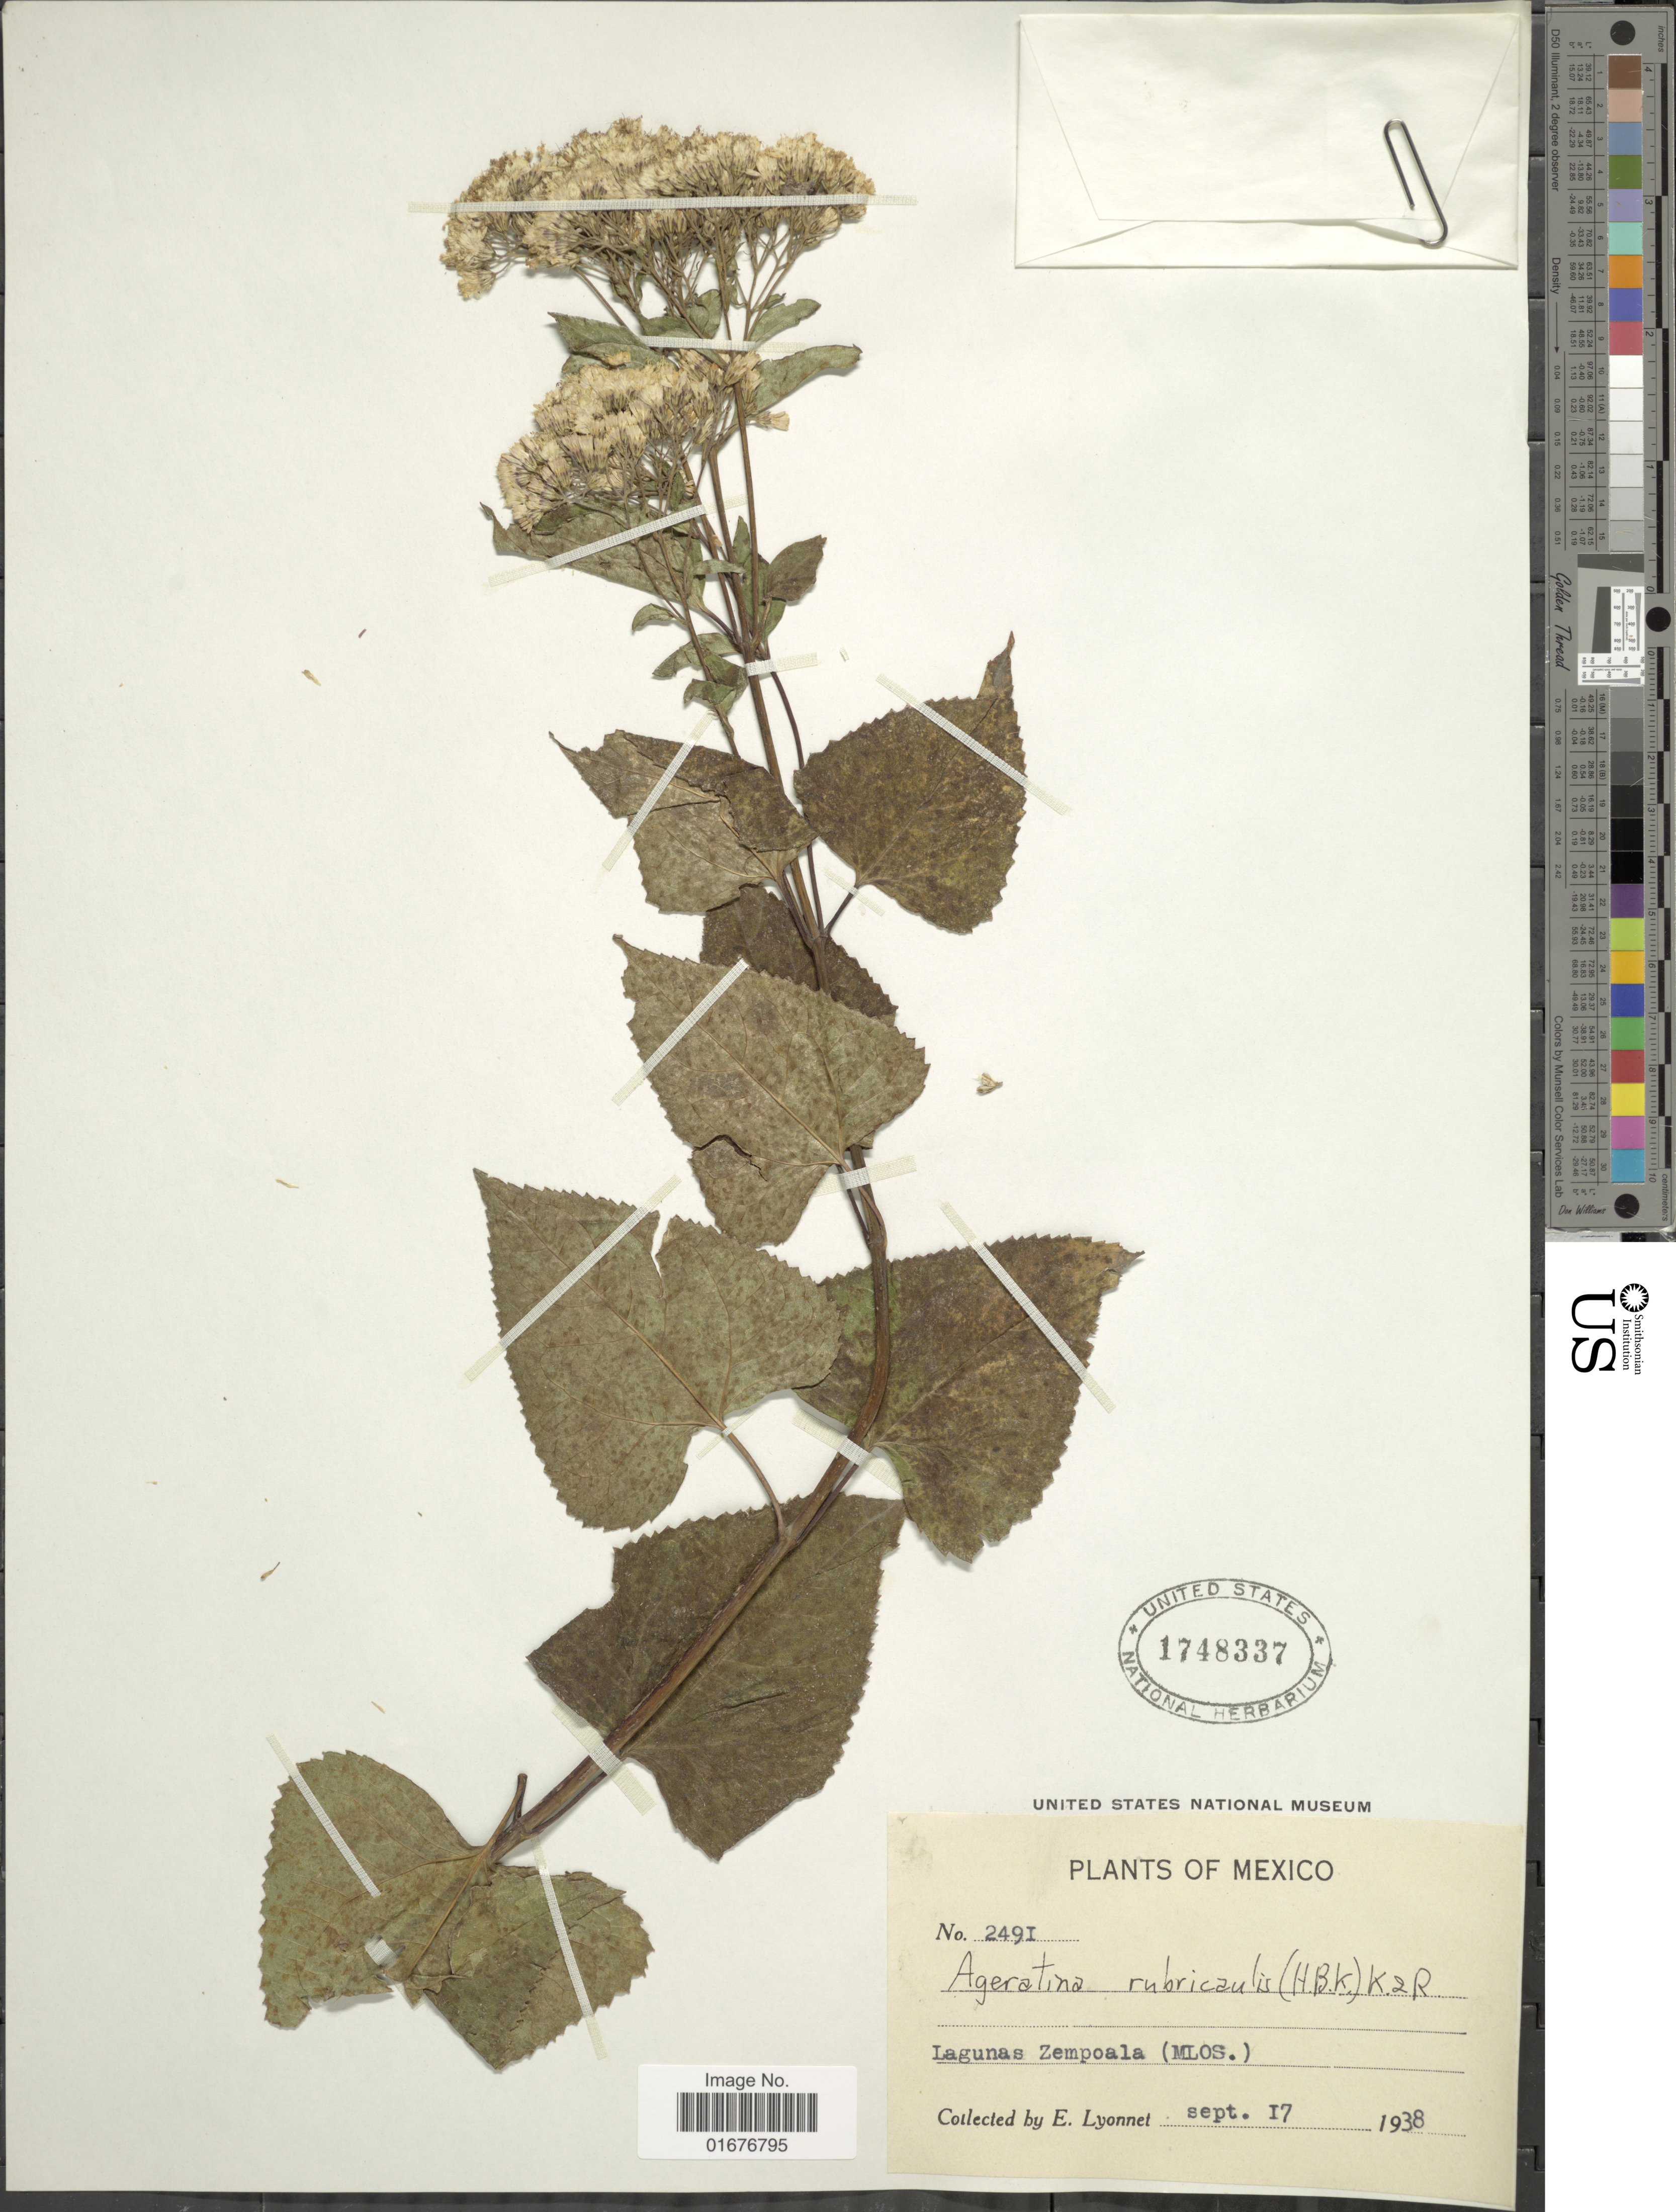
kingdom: Plantae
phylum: Tracheophyta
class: Magnoliopsida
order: Asterales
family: Asteraceae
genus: Ageratina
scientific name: Ageratina rubricaulis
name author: (Kunth) R.M. King & H. Rob.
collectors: E. Lyonnet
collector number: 2491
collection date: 1938-09-17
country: Mexico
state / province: Morelos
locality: Lagunas Zempoala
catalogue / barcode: US 1748337